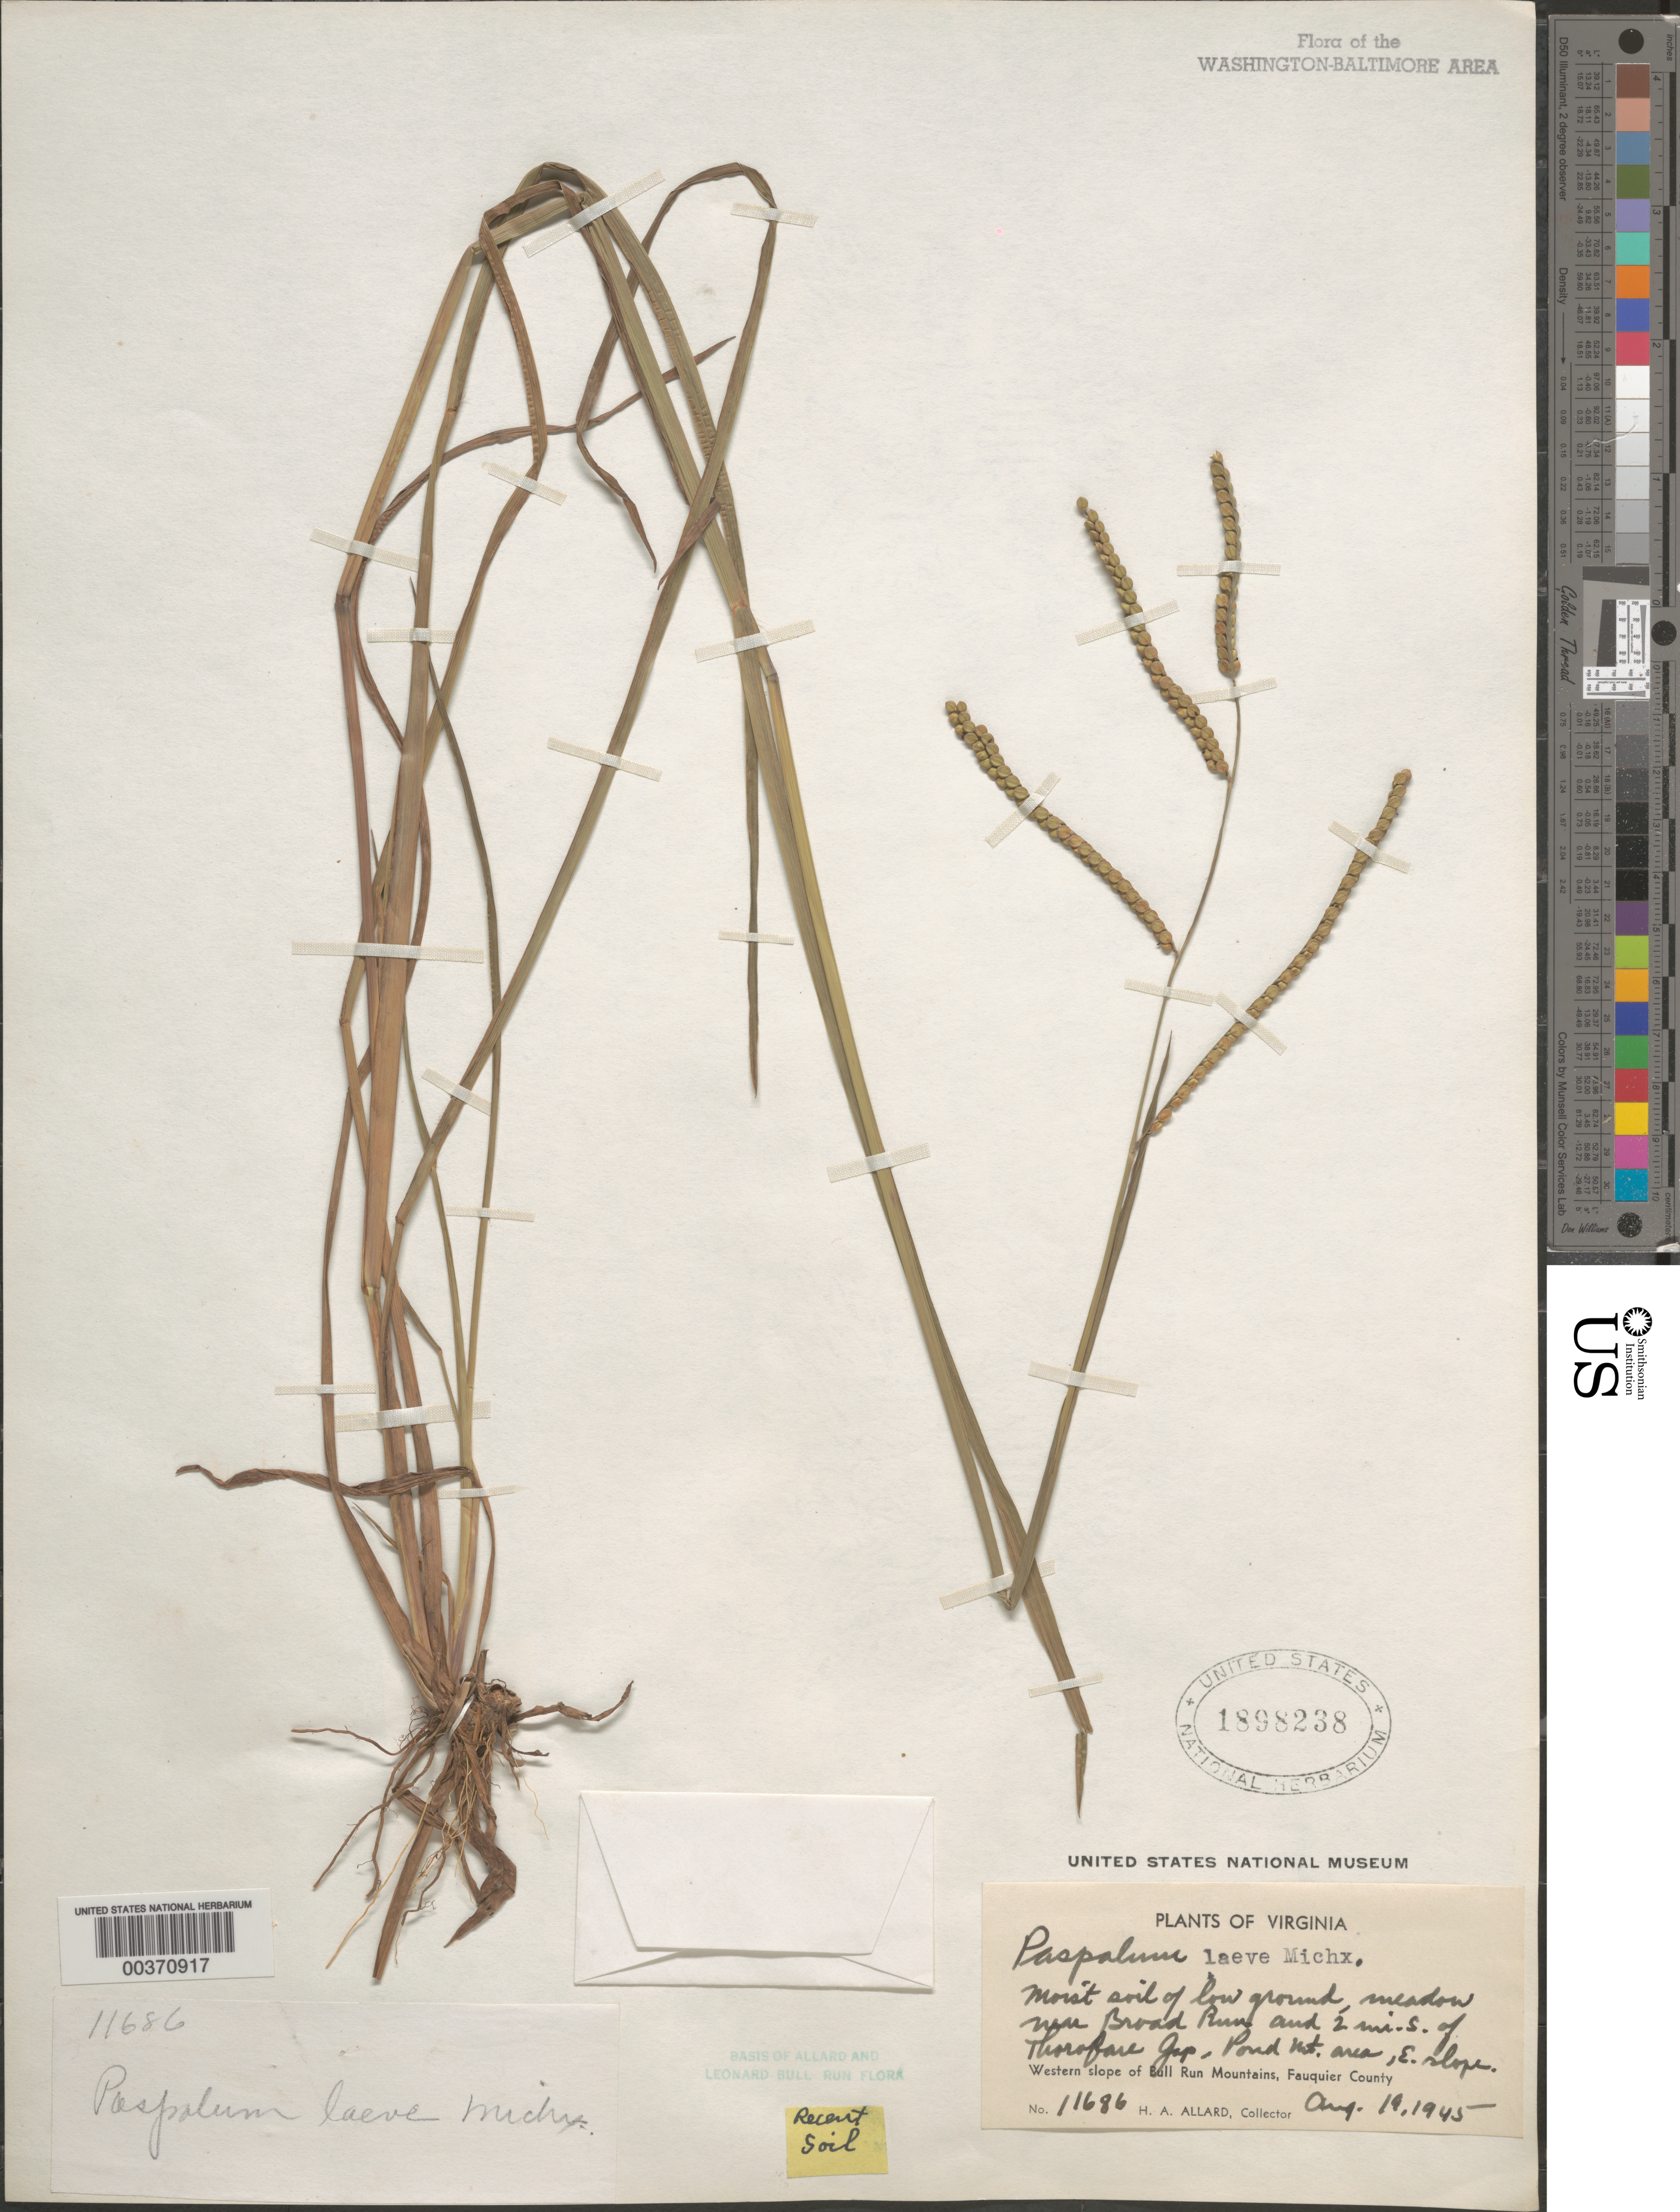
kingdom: Plantae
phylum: Tracheophyta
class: Liliopsida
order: Poales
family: Poaceae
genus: Paspalum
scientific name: Paspalum laeve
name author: Michx.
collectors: H. A. Allard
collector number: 11686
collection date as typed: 19 Aug 1945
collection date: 1945-08-19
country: United States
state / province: Virginia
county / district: Fauquier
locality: Broad Run south of Thorofare Gap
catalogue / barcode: US 1898238